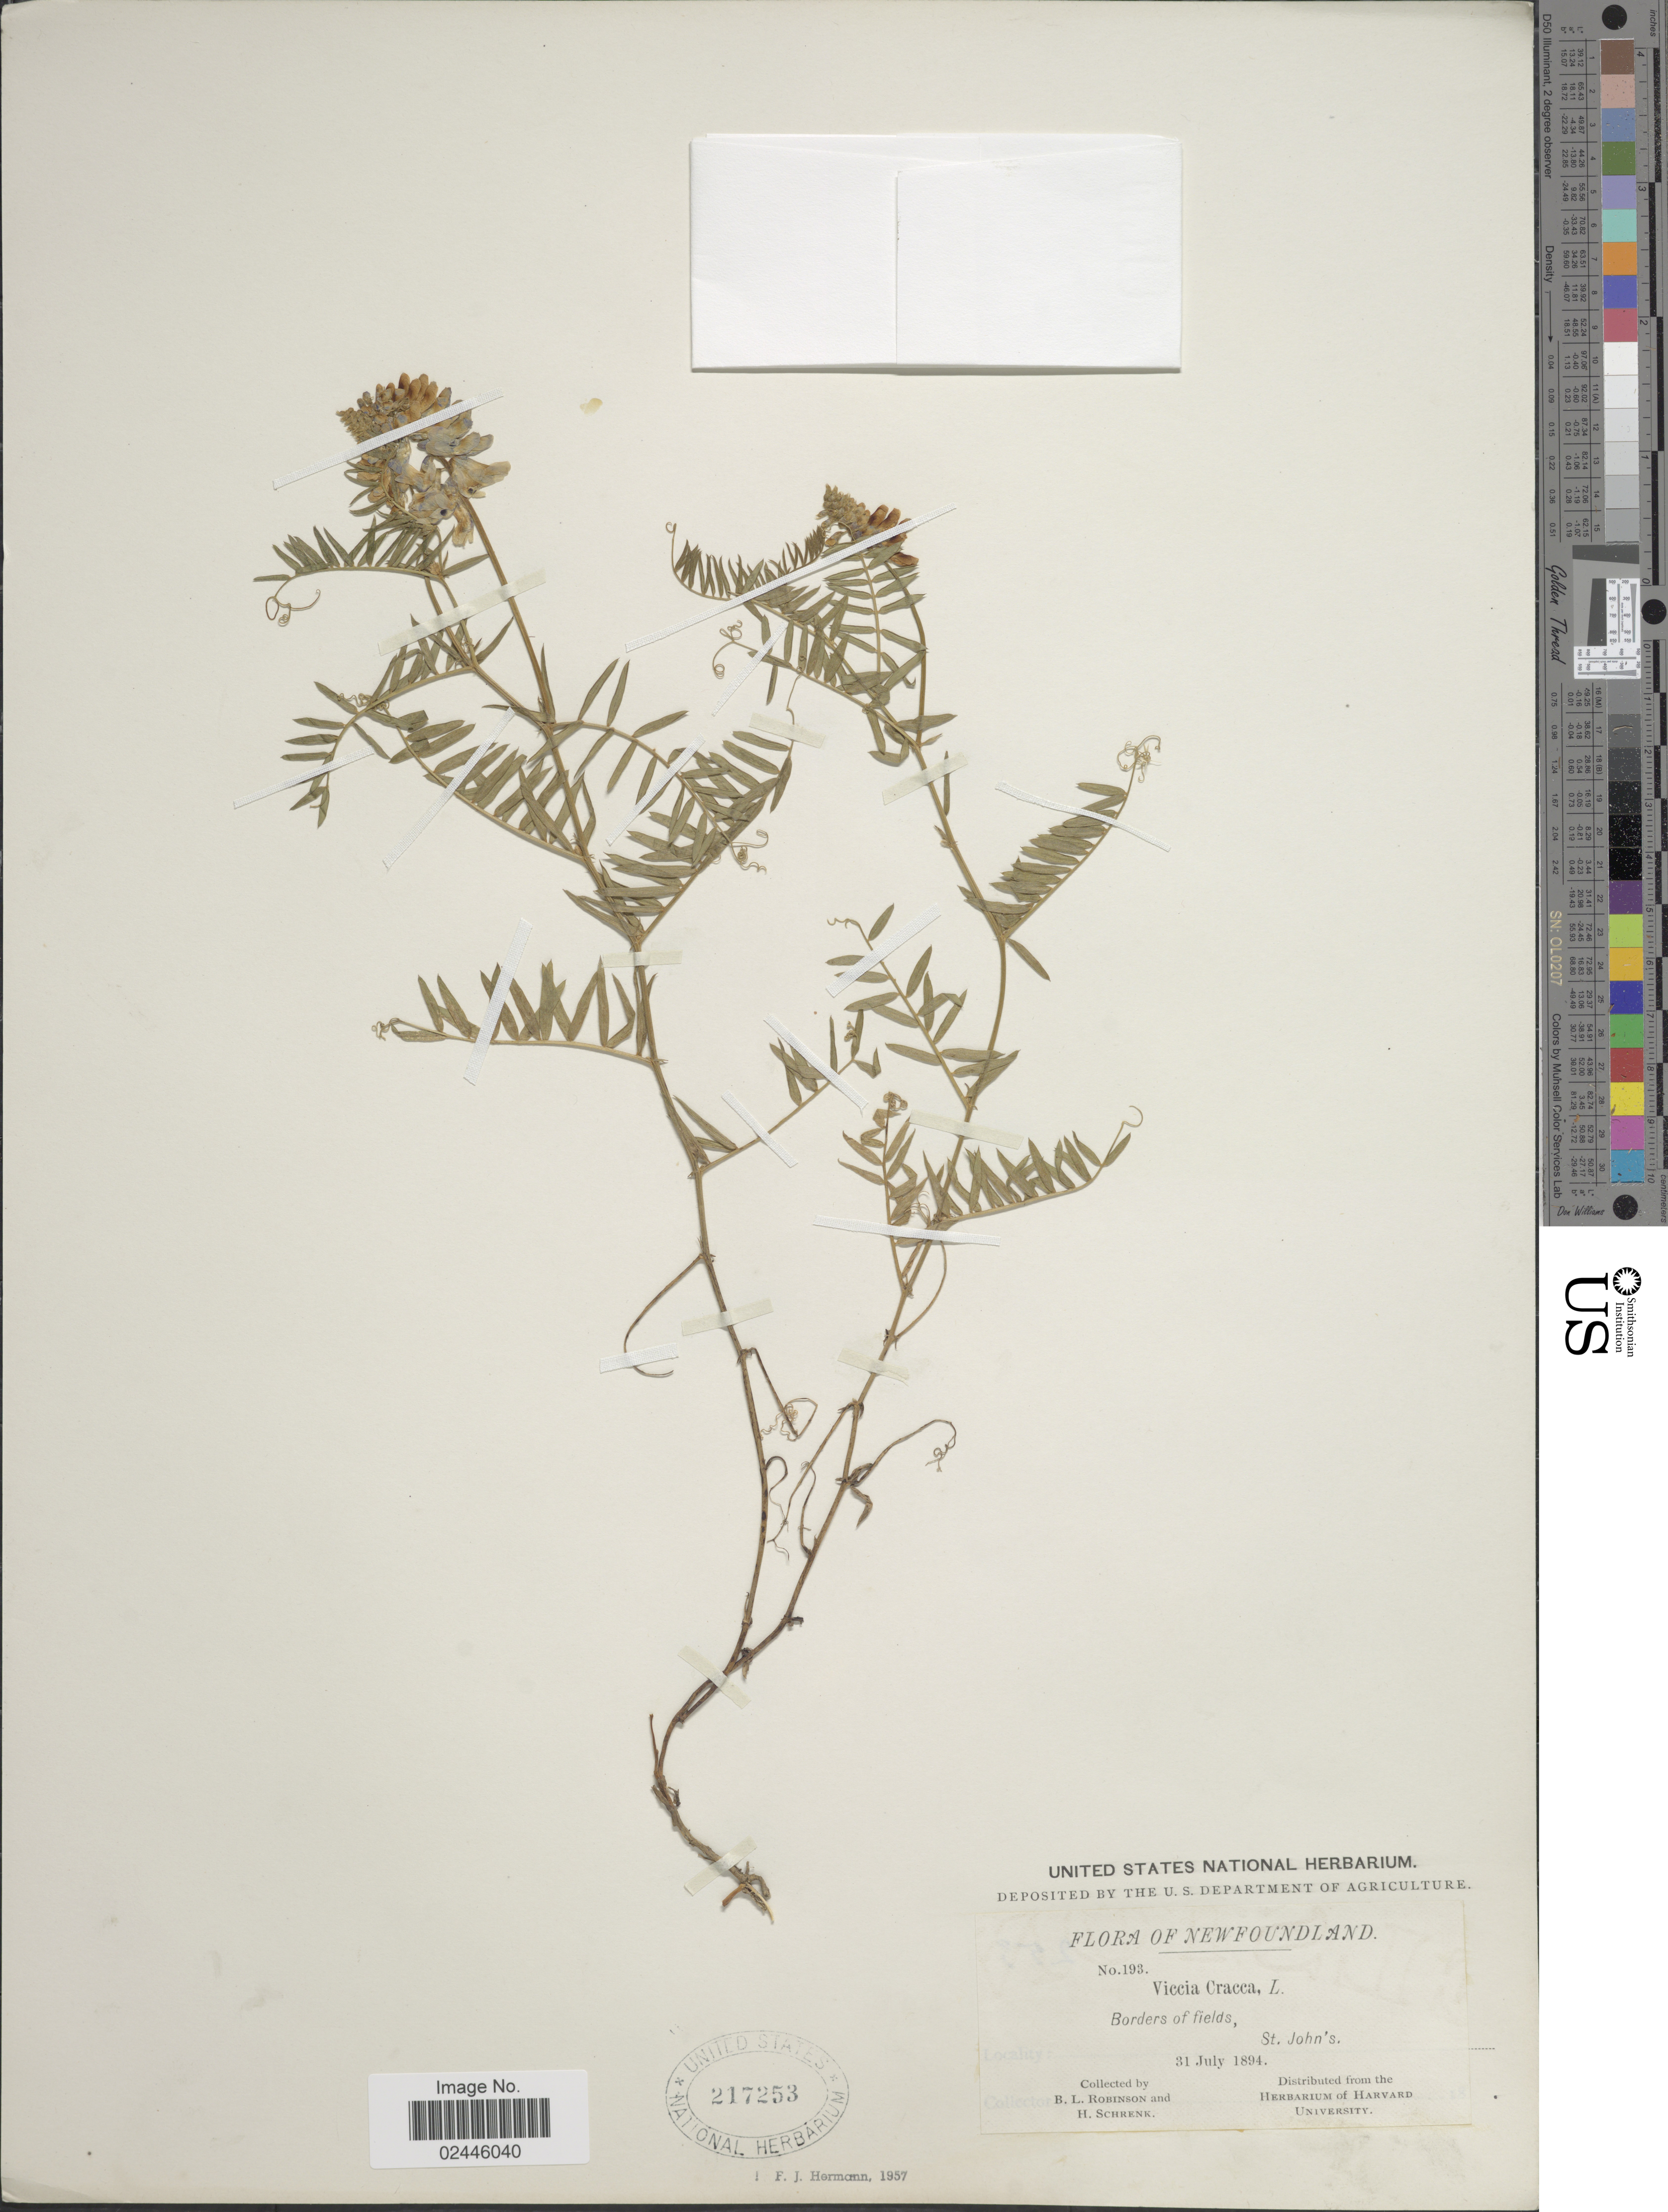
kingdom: Plantae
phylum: Tracheophyta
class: Magnoliopsida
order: Fabales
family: Fabaceae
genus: Vicia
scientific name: Vicia cracca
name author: L.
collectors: B. L. Robinson & H. Schrenk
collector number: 193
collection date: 1894-07-31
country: Canada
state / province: Newfoundland and Labrador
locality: Borders of fields, St. John's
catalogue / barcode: US 217253